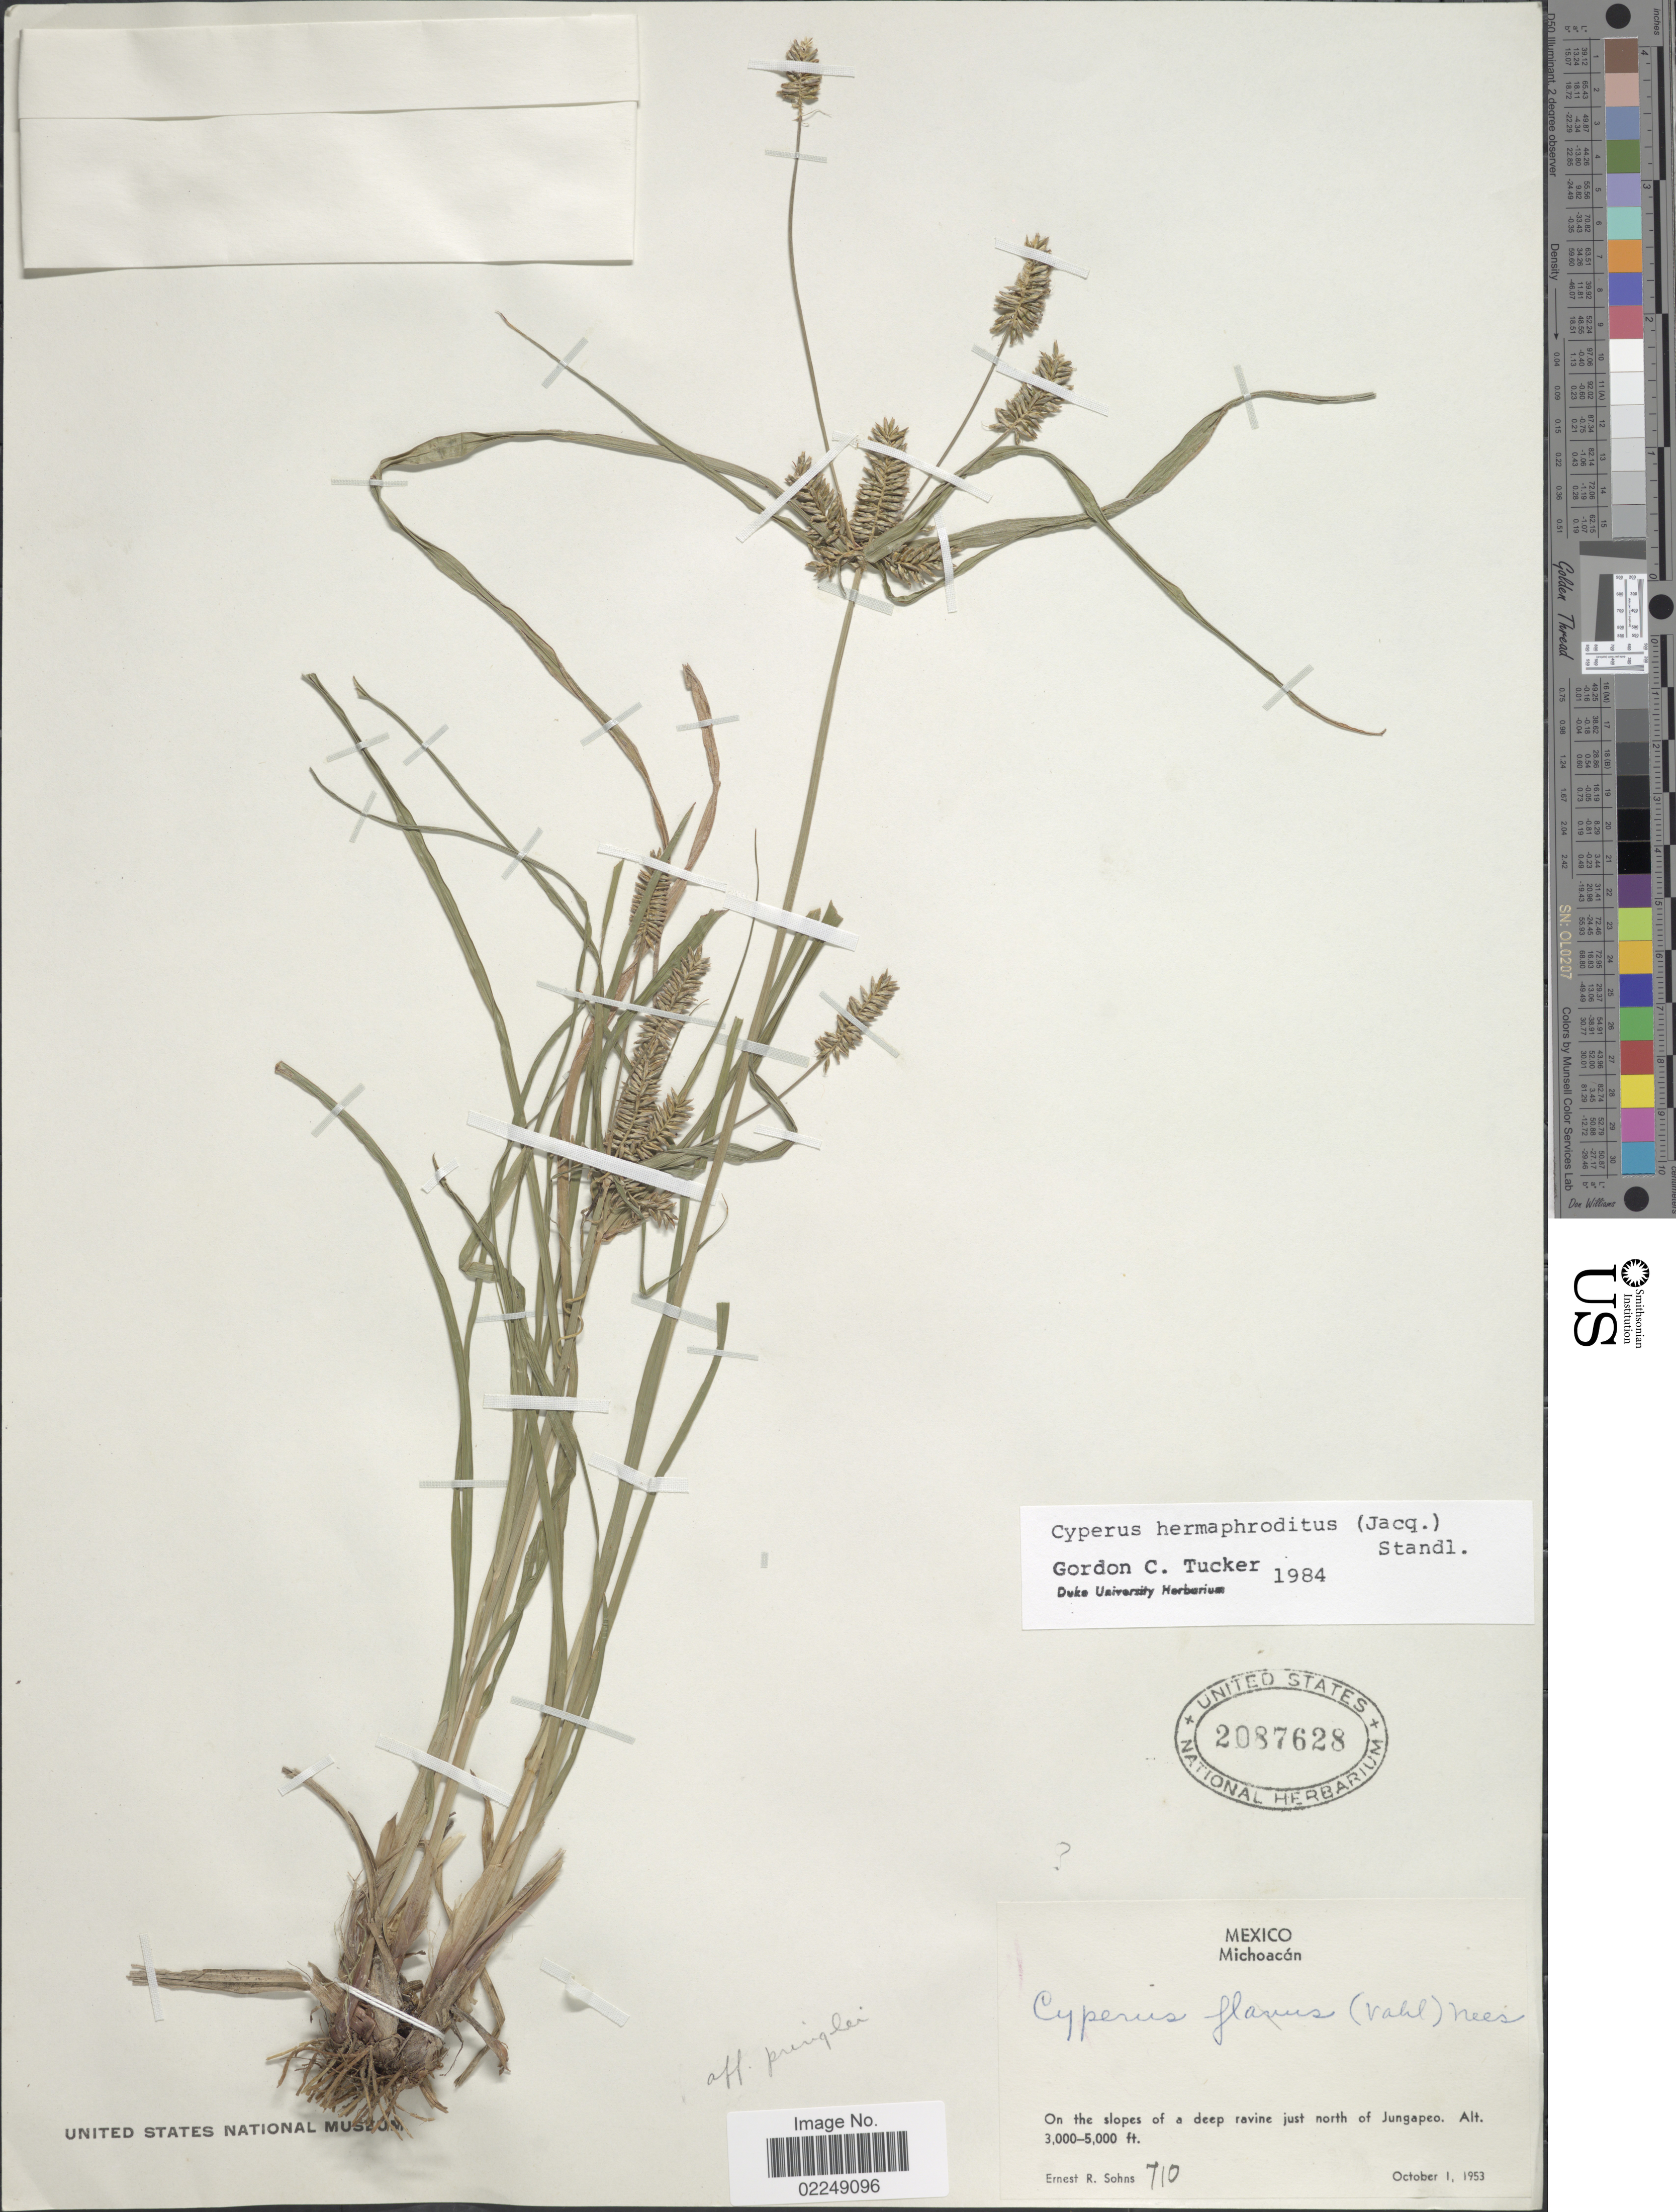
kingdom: Plantae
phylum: Tracheophyta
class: Liliopsida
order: Poales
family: Cyperaceae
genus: Cyperus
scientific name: Cyperus hermaphroditus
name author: (Jacq.) Standl.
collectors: E. R. Sohns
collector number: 710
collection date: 1953-10-01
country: Mexico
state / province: Michoacán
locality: On the slopes of a deep ravine just north of Jungapeo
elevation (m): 914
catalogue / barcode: US 2087628